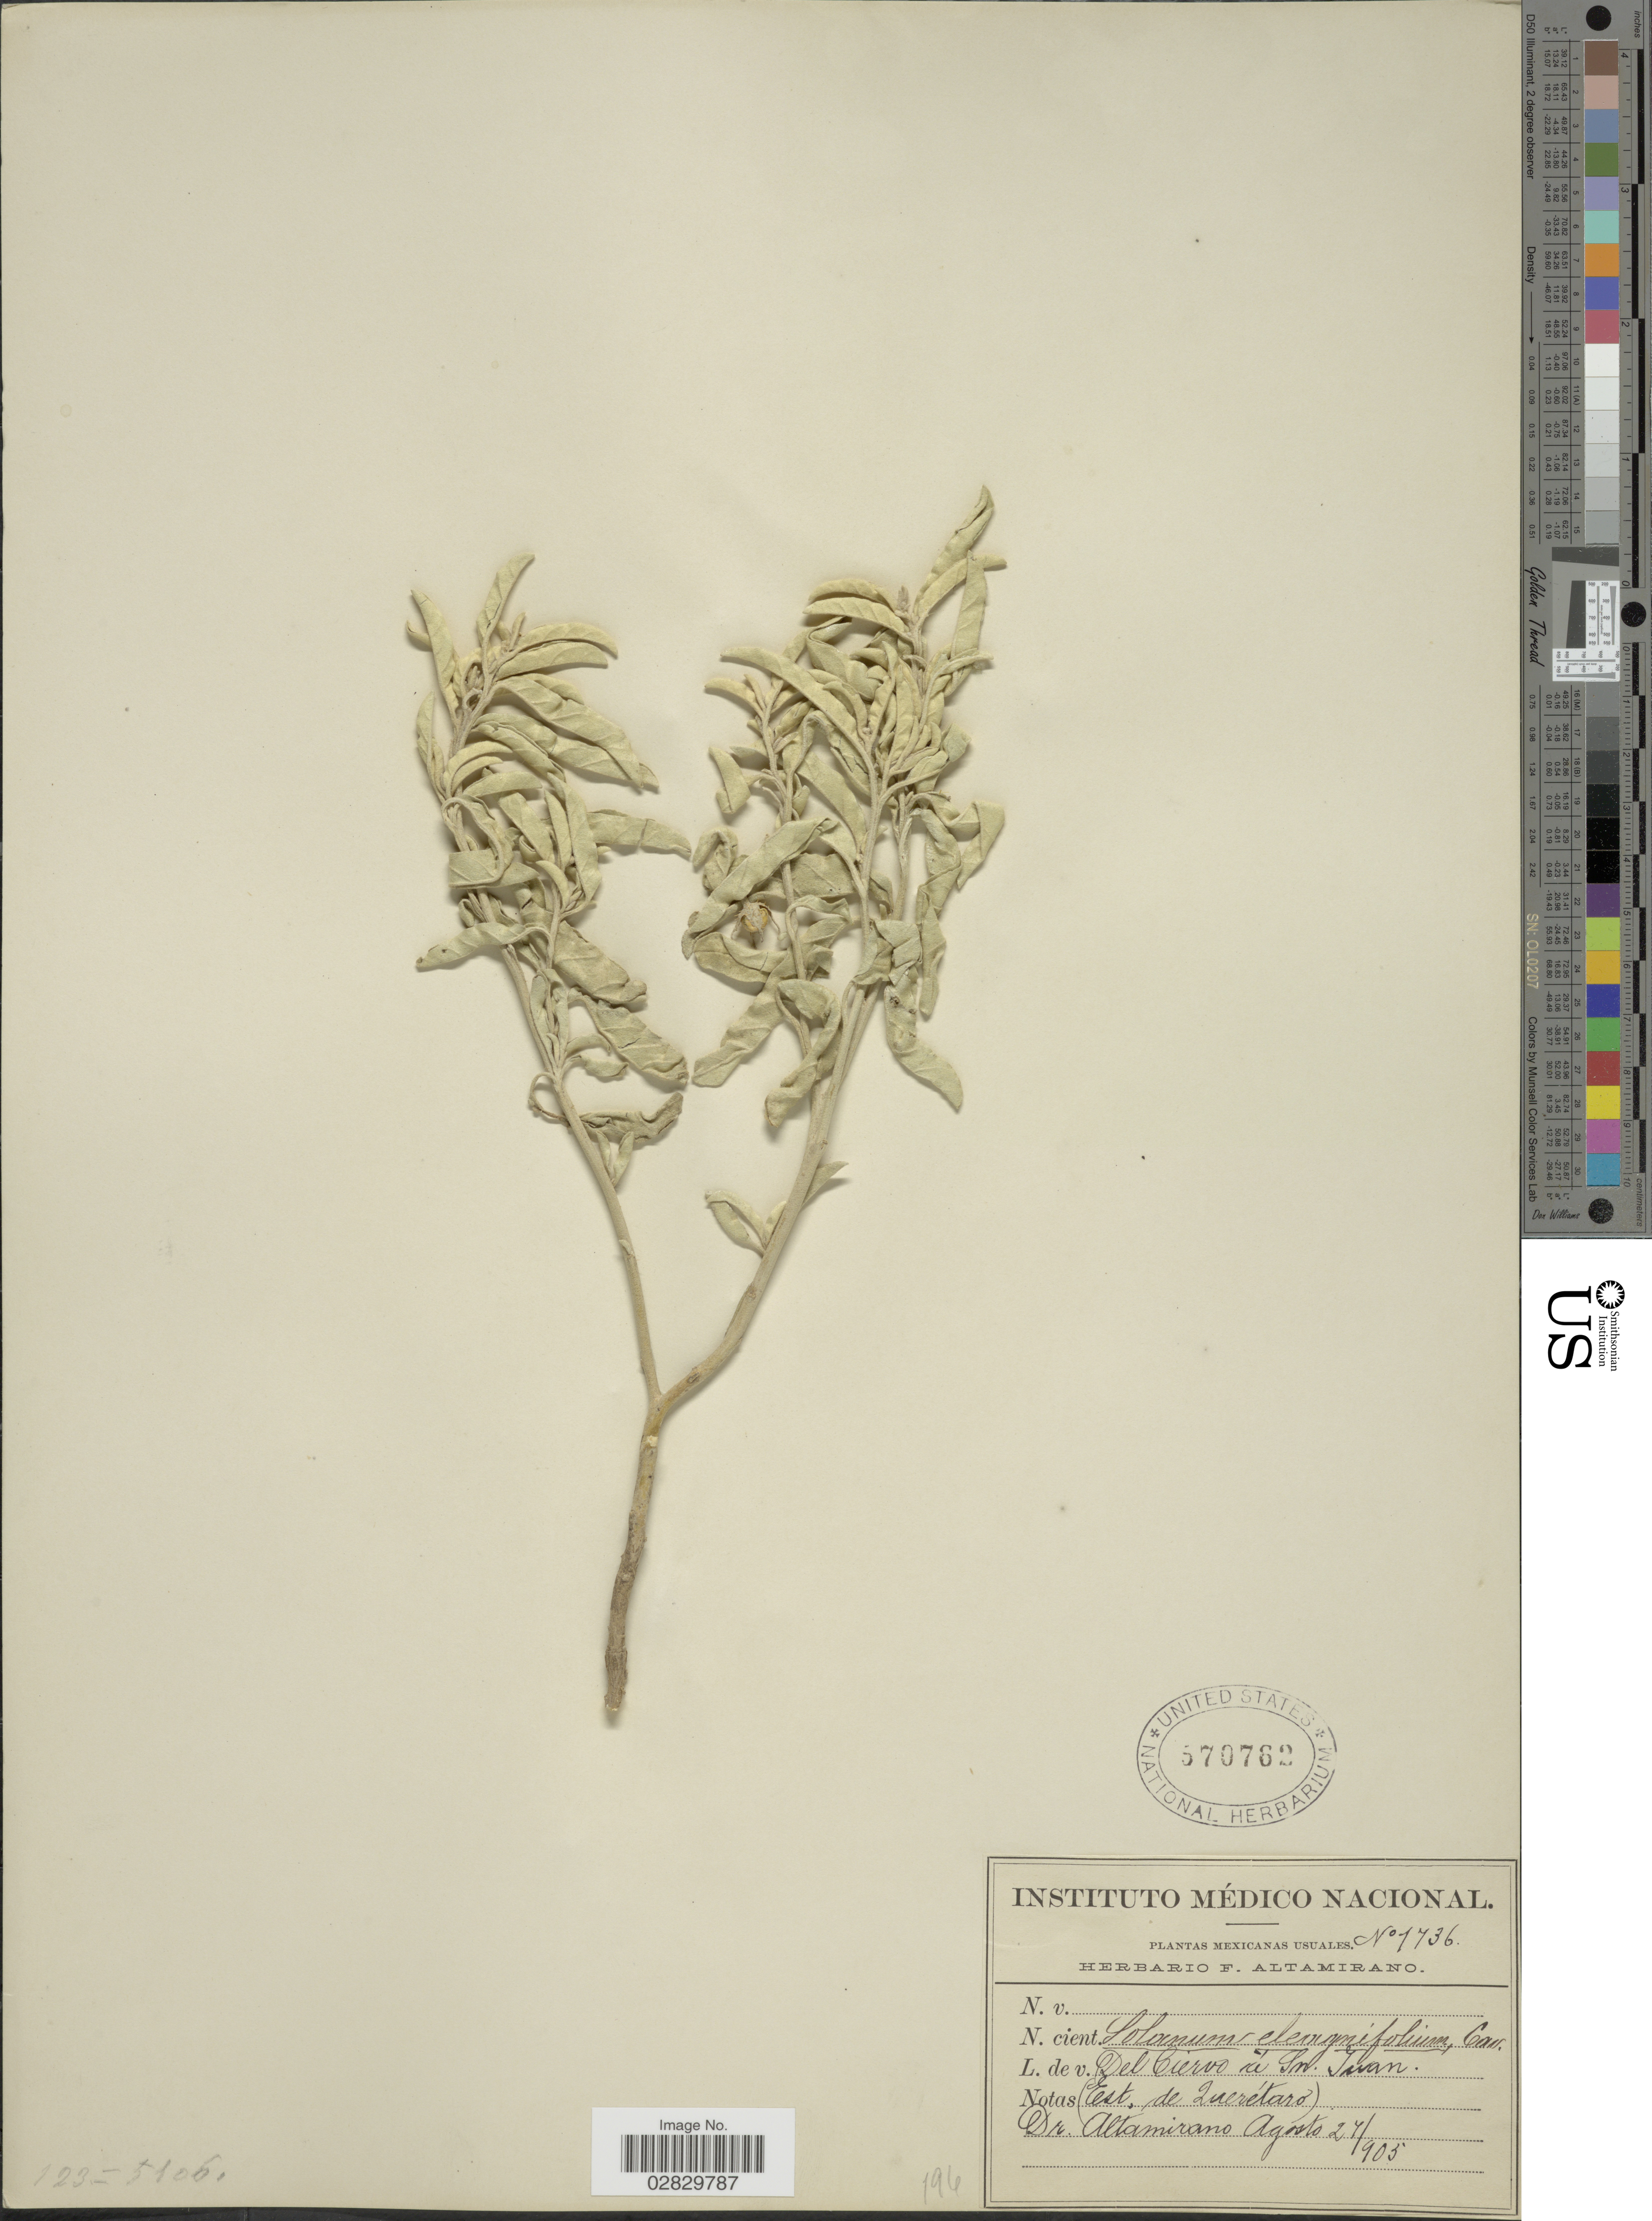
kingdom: Plantae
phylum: Tracheophyta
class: Magnoliopsida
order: Solanales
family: Solanaceae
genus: Solanum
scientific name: Solanum elaeagnifolium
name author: Cav.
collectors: F. Altamirano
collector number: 1736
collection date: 1905-08-27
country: Mexico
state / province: Querétaro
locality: Del Ciervo á Sn. Juan.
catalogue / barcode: US 570762